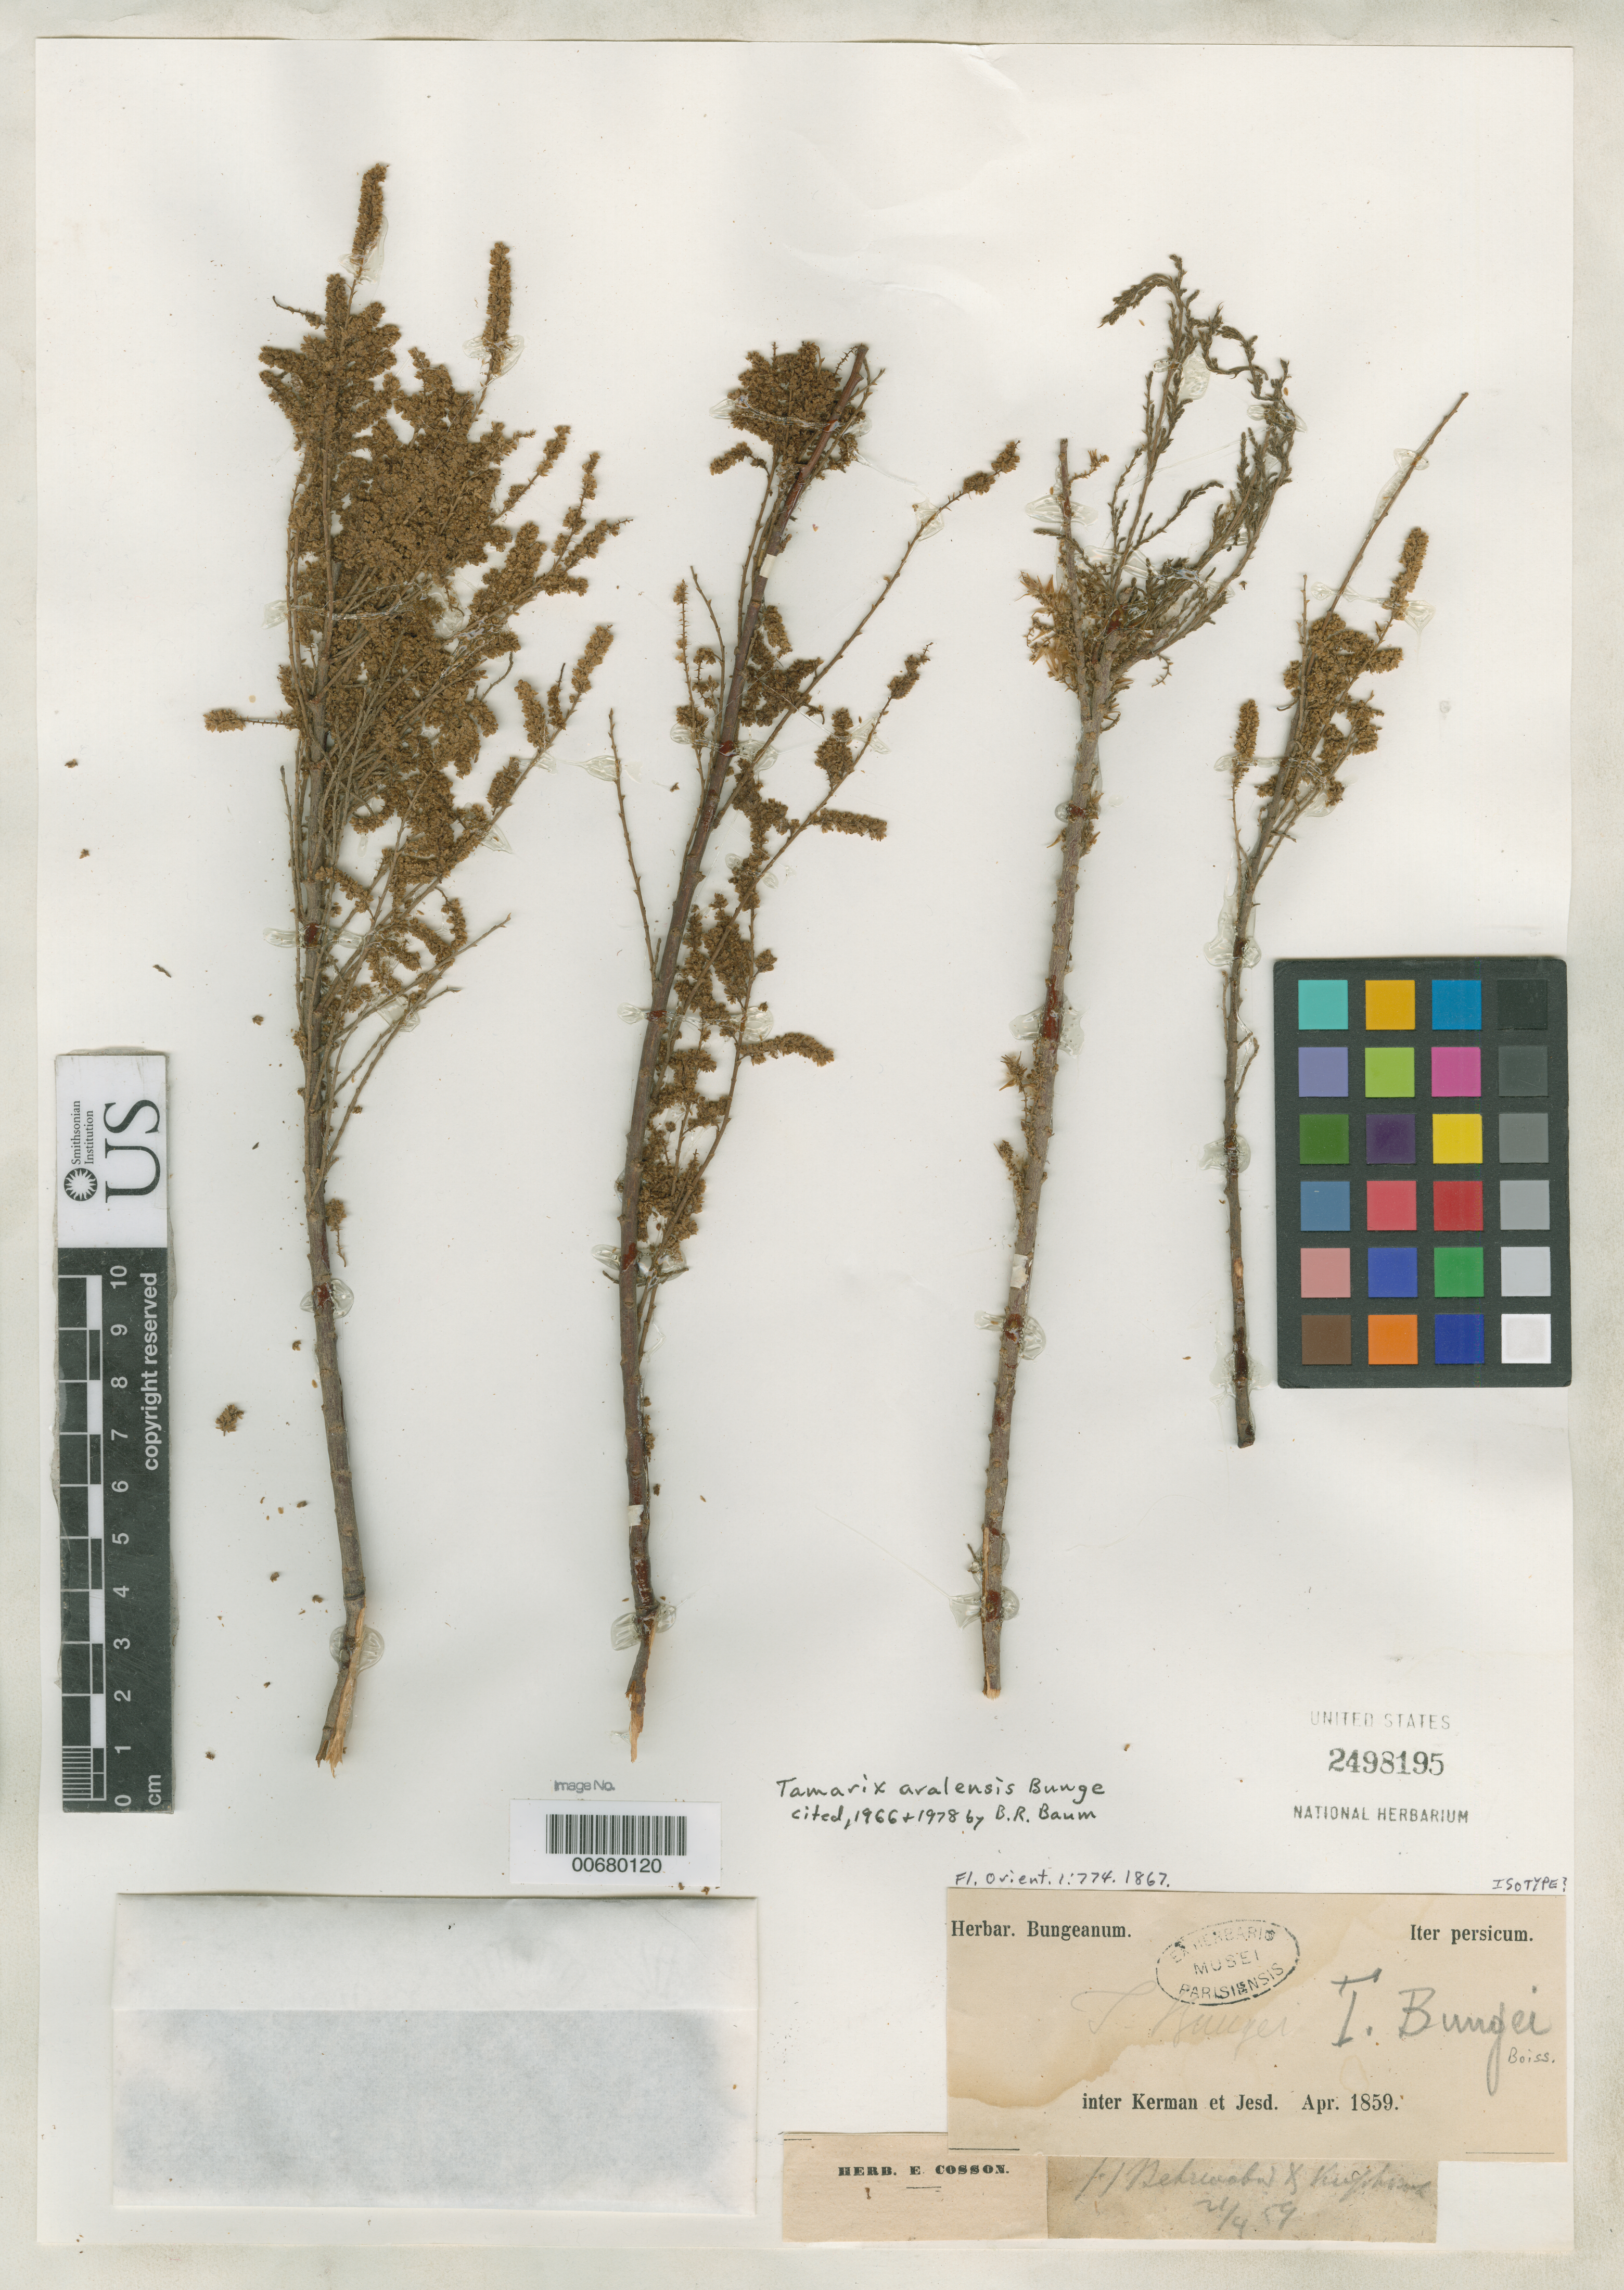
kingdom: Plantae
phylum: Tracheophyta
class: Magnoliopsida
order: Caryophyllales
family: Tamaricaceae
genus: Tamarix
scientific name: Tamarix bungei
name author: Boiss.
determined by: Baum, B. R.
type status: Possible Isotype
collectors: A. Bunge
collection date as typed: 21 Apr 1859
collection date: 1859-04-21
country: Iran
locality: Inter Kerman et Jesd.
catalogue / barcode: US 2498195